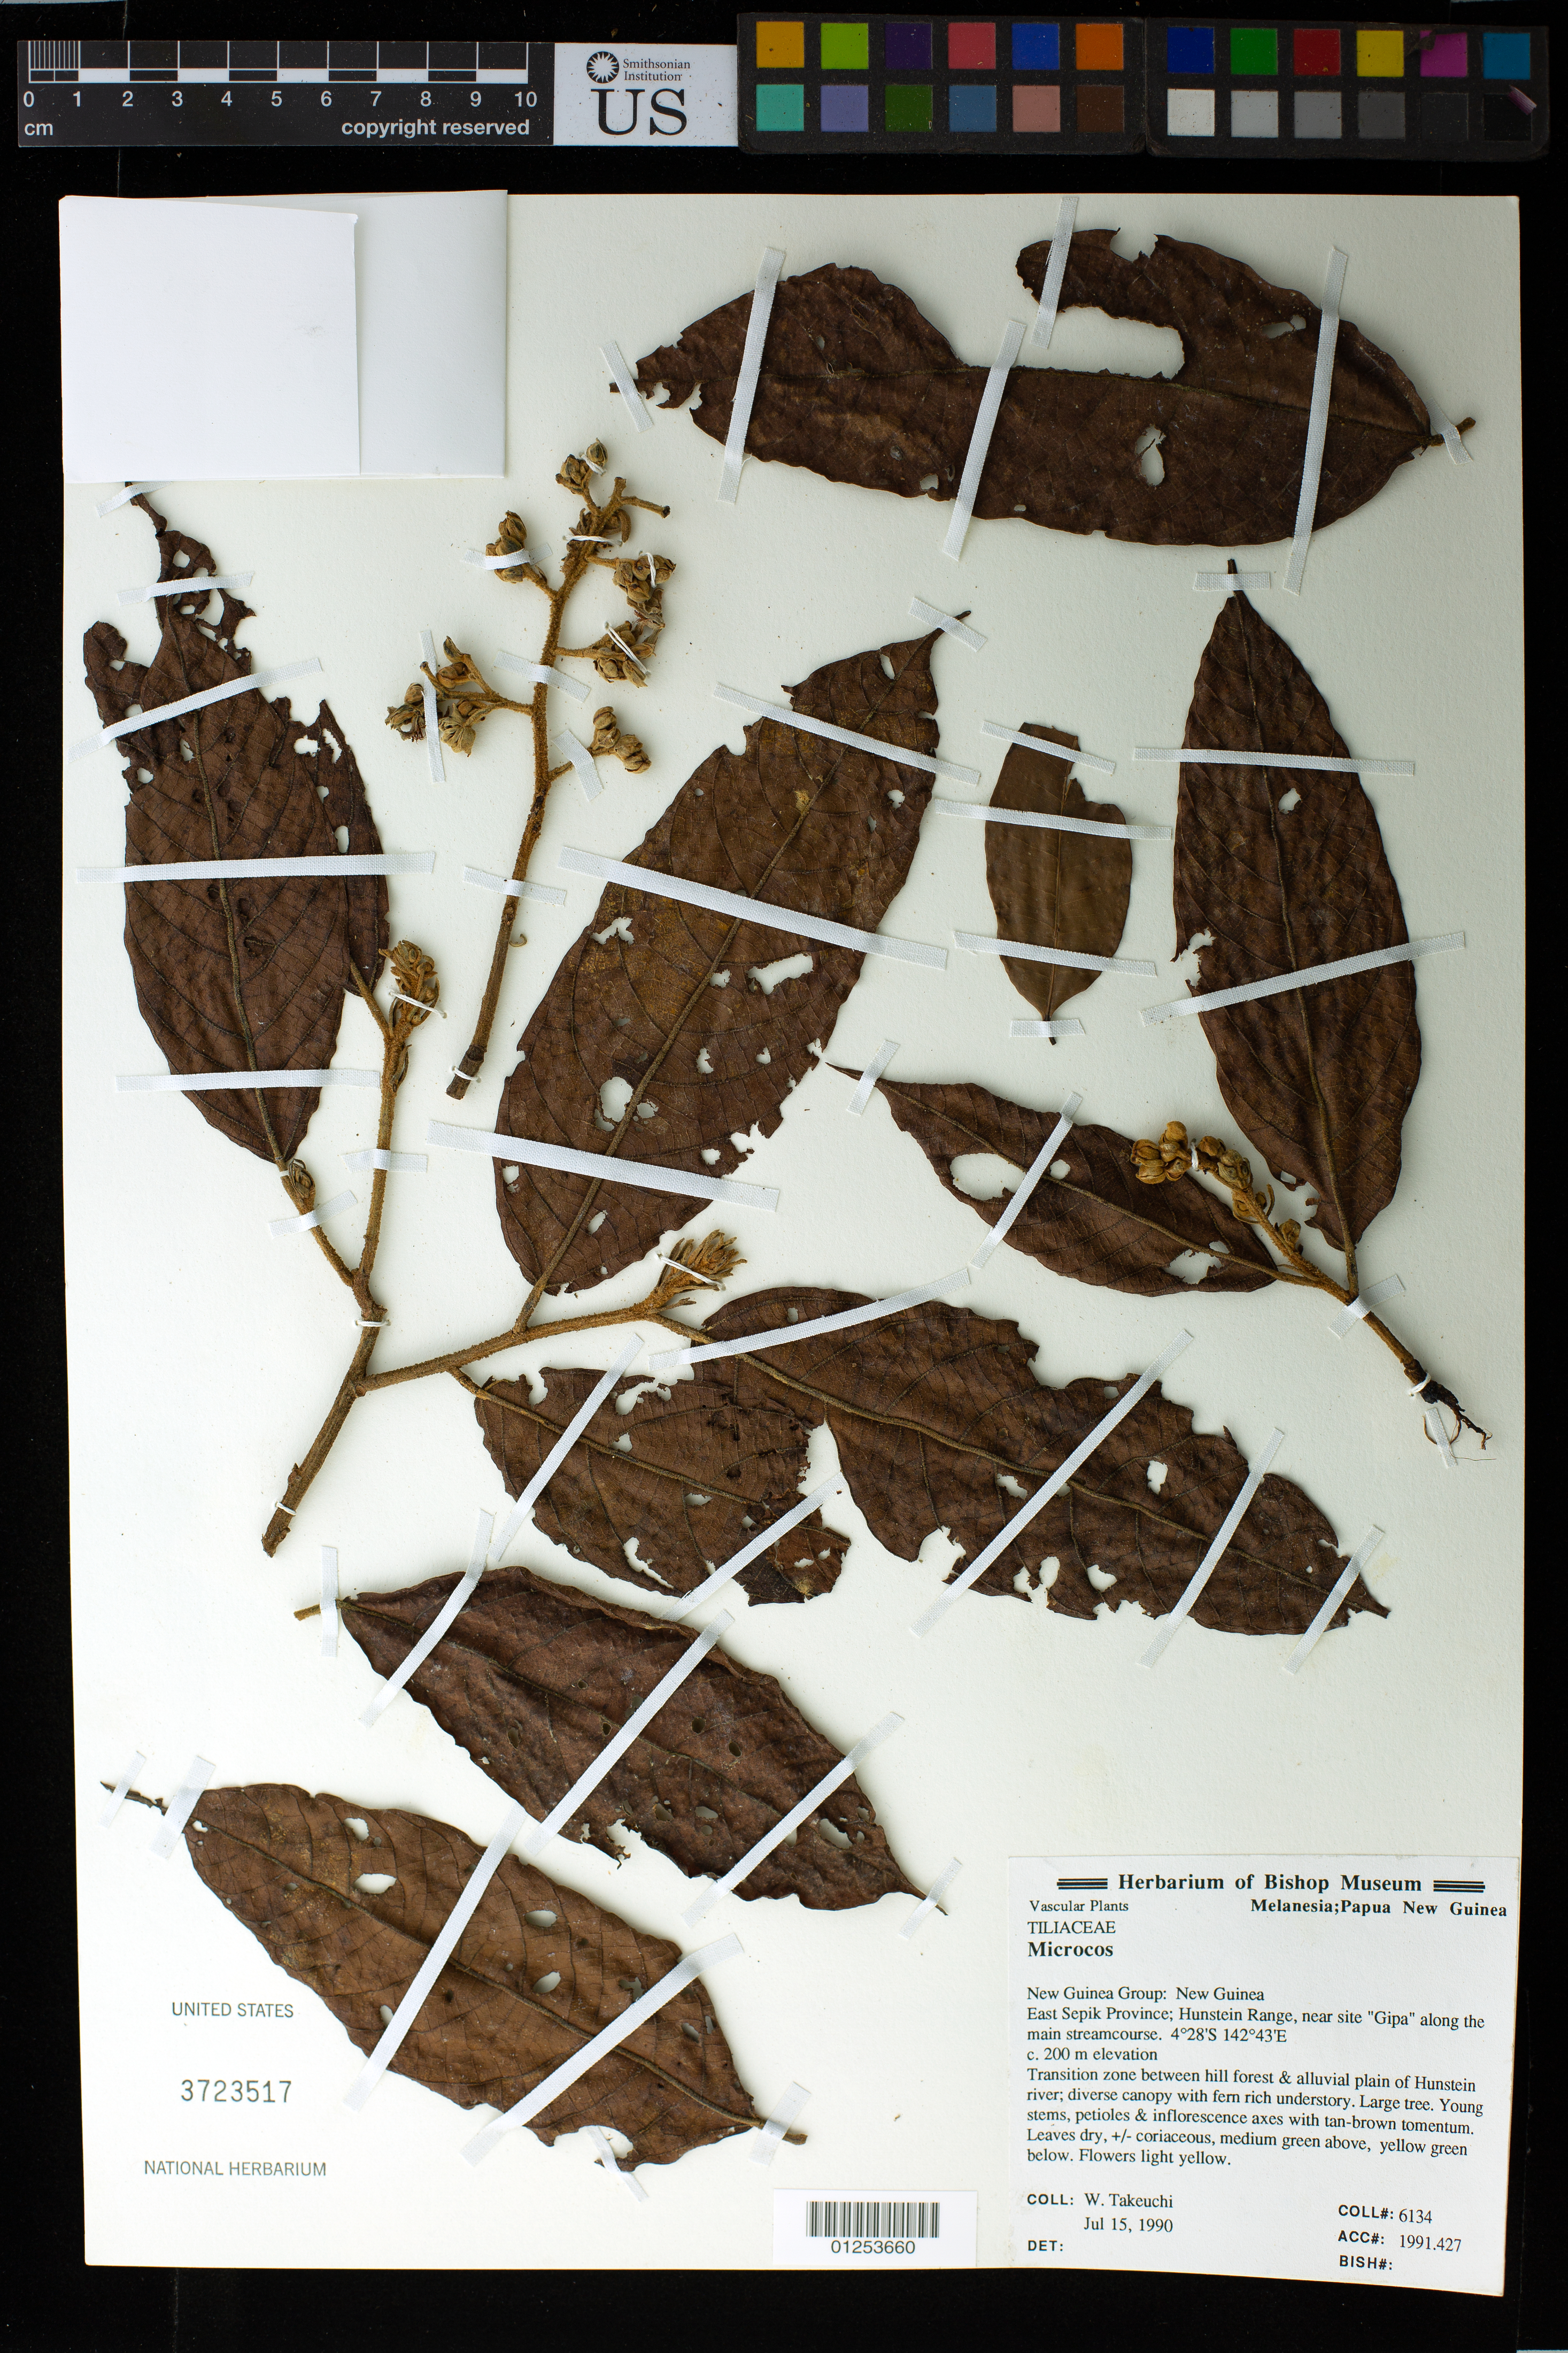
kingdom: Plantae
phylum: Tracheophyta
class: Magnoliopsida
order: Malvales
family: Malvaceae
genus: Microcos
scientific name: Microcos sp.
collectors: W. N. Takeuchi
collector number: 6134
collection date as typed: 15 Jul 1990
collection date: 1990-07-15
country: Papua New Guinea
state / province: East Sepik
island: New Guinea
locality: Hunstein range, at site 'Gipa' along the main streamcourse.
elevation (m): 200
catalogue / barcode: US 3723517